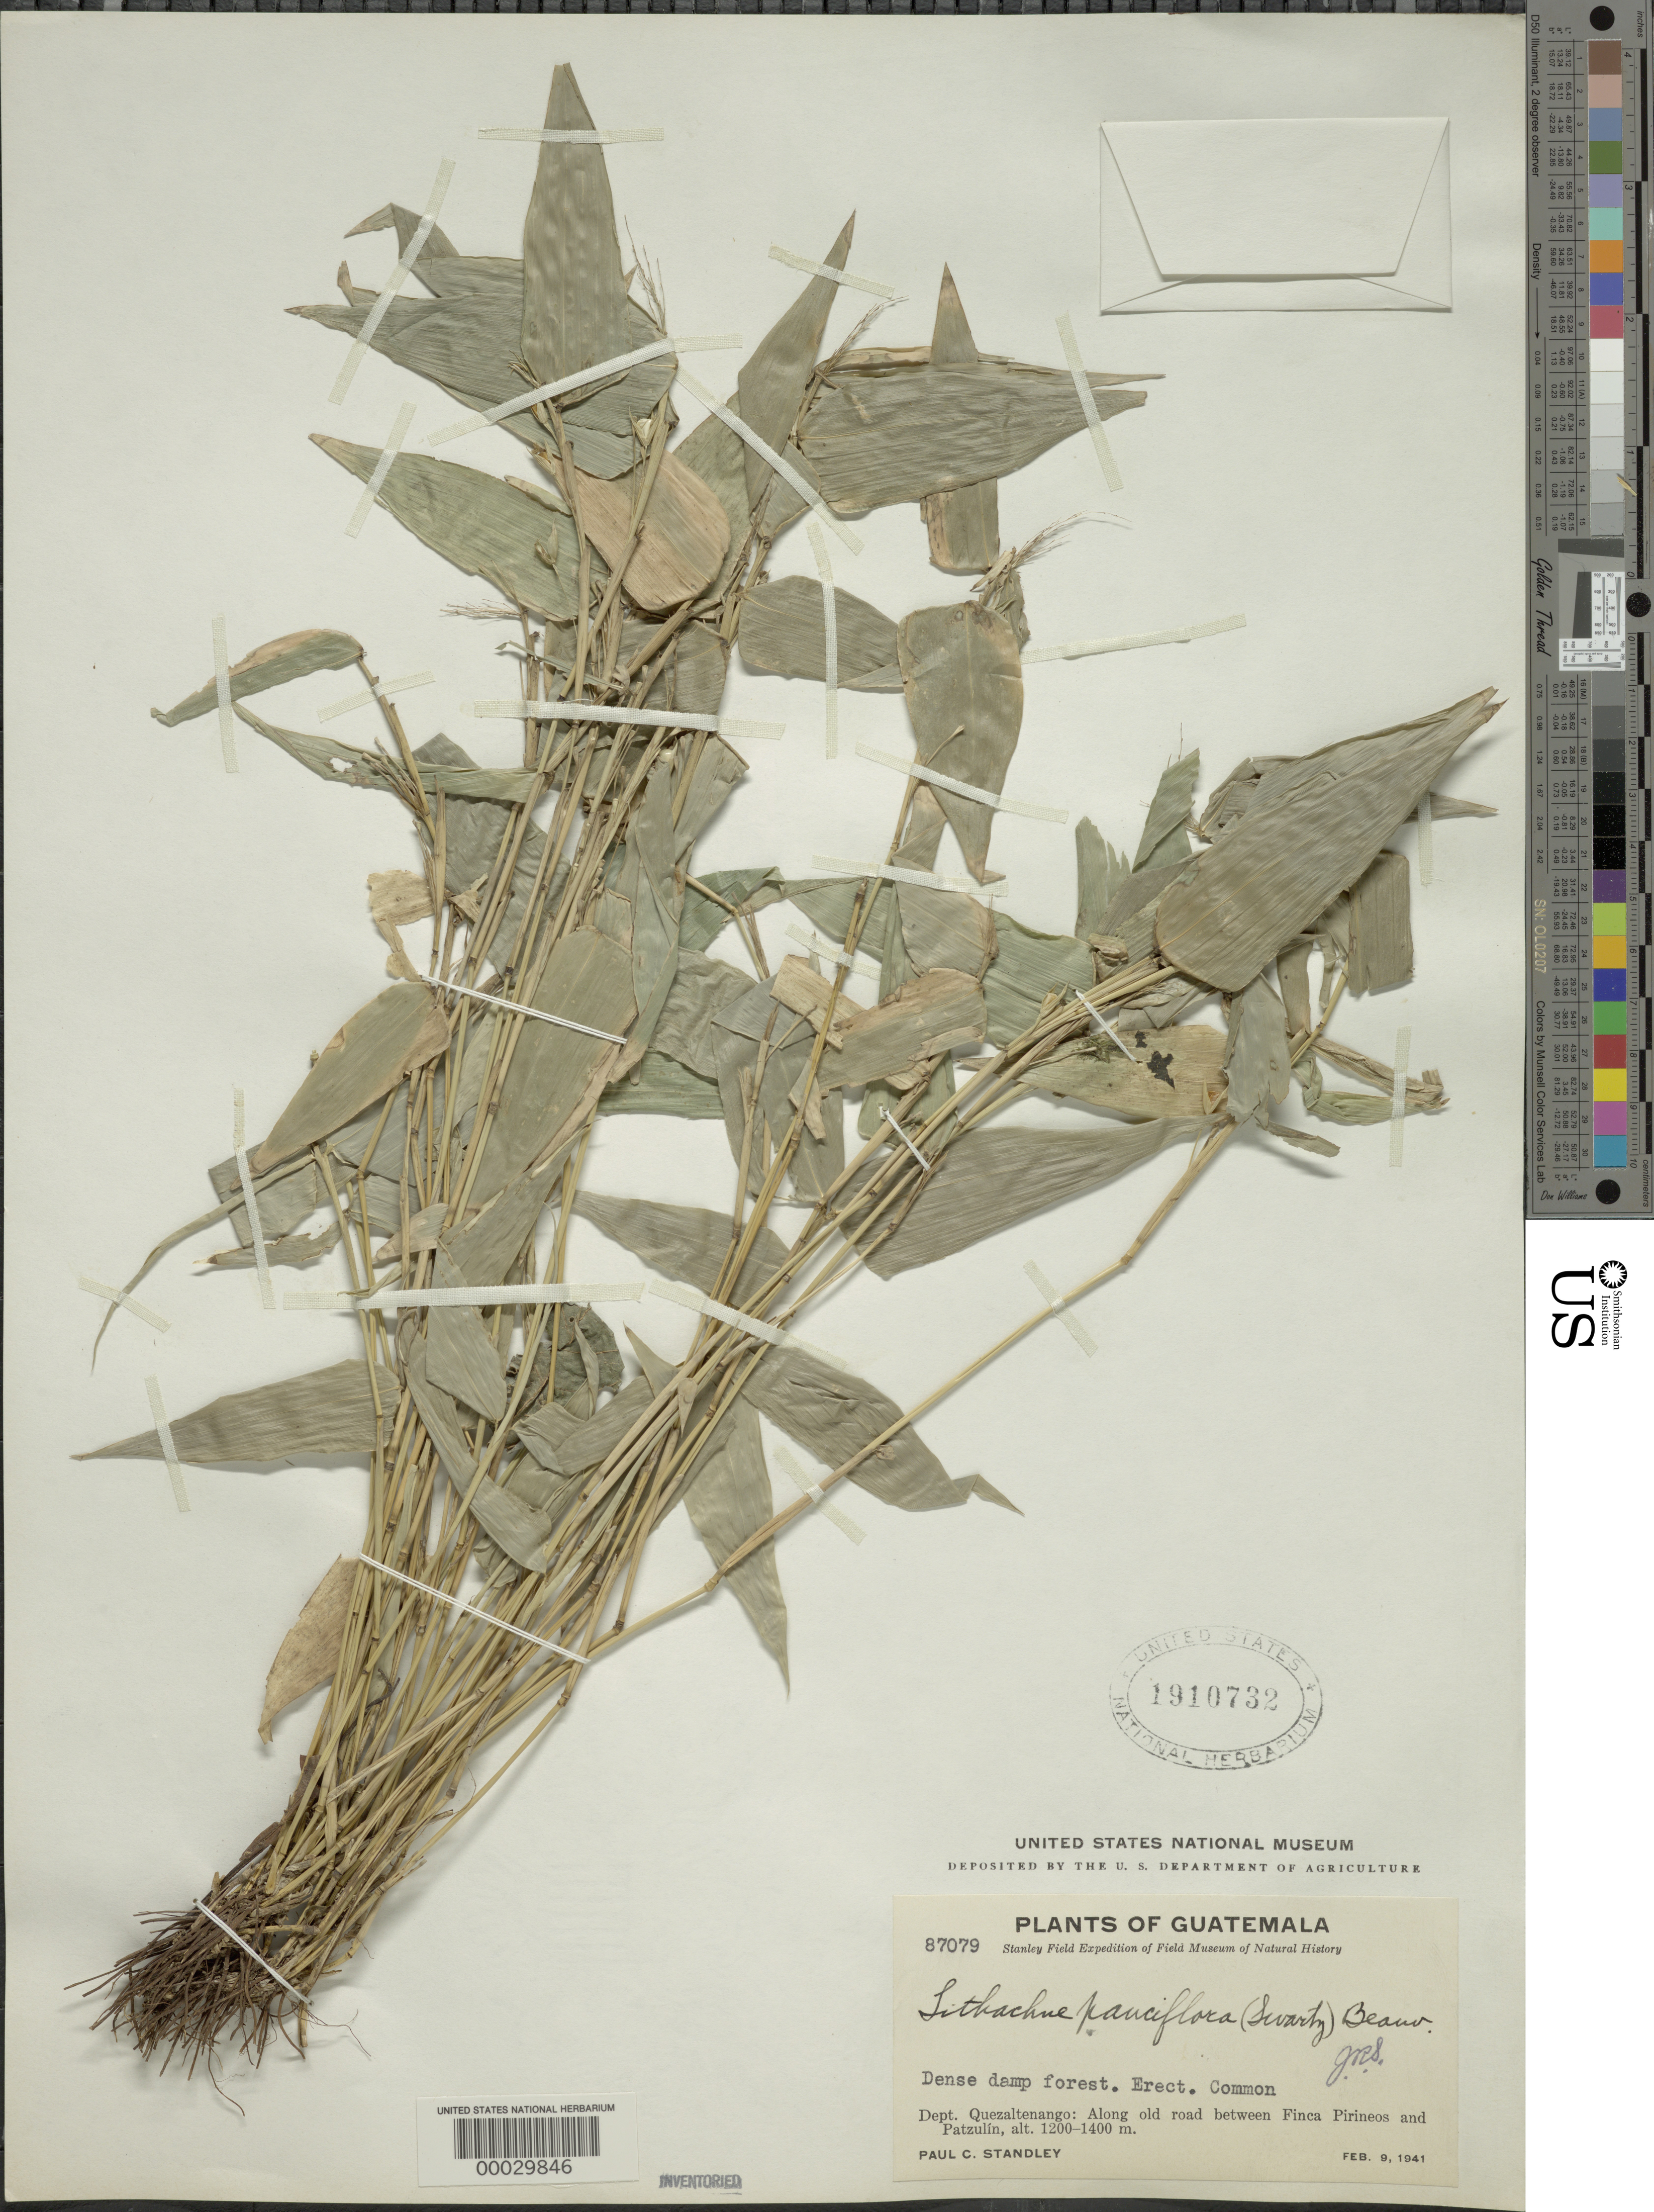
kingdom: Plantae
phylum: Tracheophyta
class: Liliopsida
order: Poales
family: Poaceae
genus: Lithachne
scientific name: Lithachne pauciflora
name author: (Sw.) P. Beauv.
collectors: P. C. Standley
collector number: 87079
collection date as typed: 09 Feb 1941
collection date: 1941-02-09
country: Guatemala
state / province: Quetzaltenango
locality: Finca Pirineos, Patzulin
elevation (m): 1200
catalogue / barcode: US 1910732